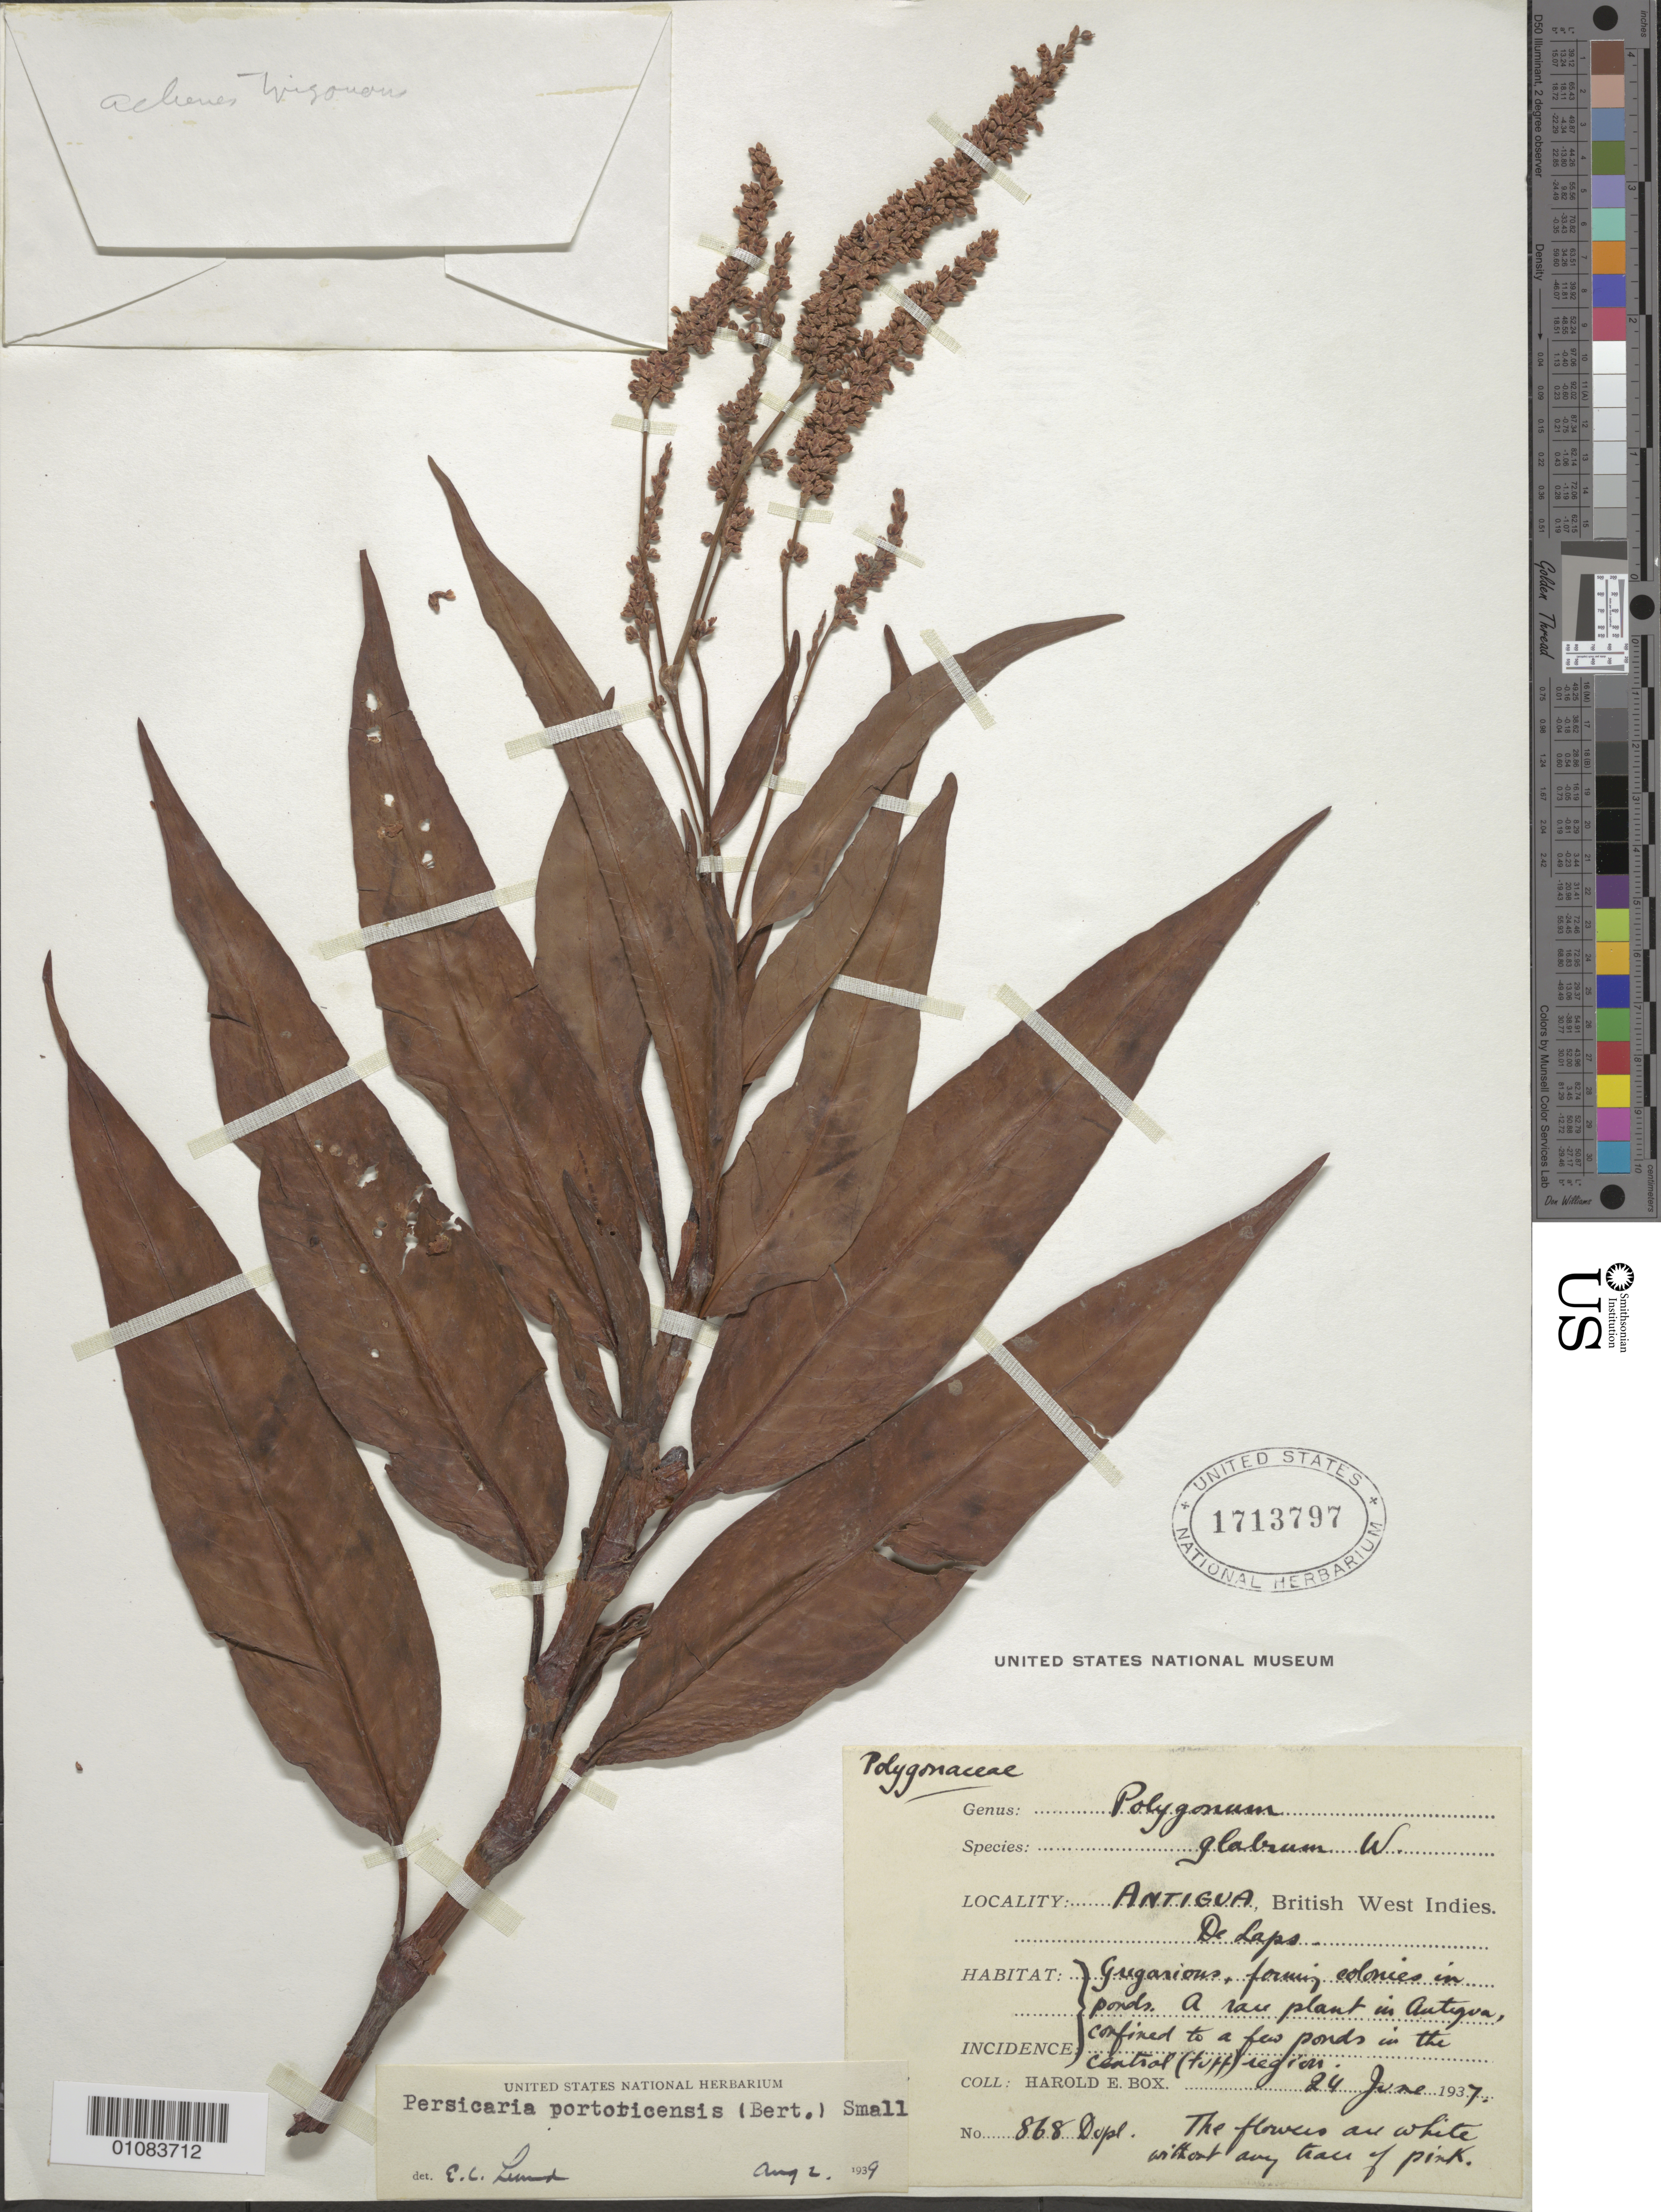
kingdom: Plantae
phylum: Tracheophyta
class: Magnoliopsida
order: Caryophyllales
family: Polygonaceae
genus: Polygonum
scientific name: Polygonum glabrum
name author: Willd.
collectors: H. E. Box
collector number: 868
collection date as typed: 24 Jun 1937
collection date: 1937-06-24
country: Antigua and Barbuda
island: Antigua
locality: De Laps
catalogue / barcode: US 1713797